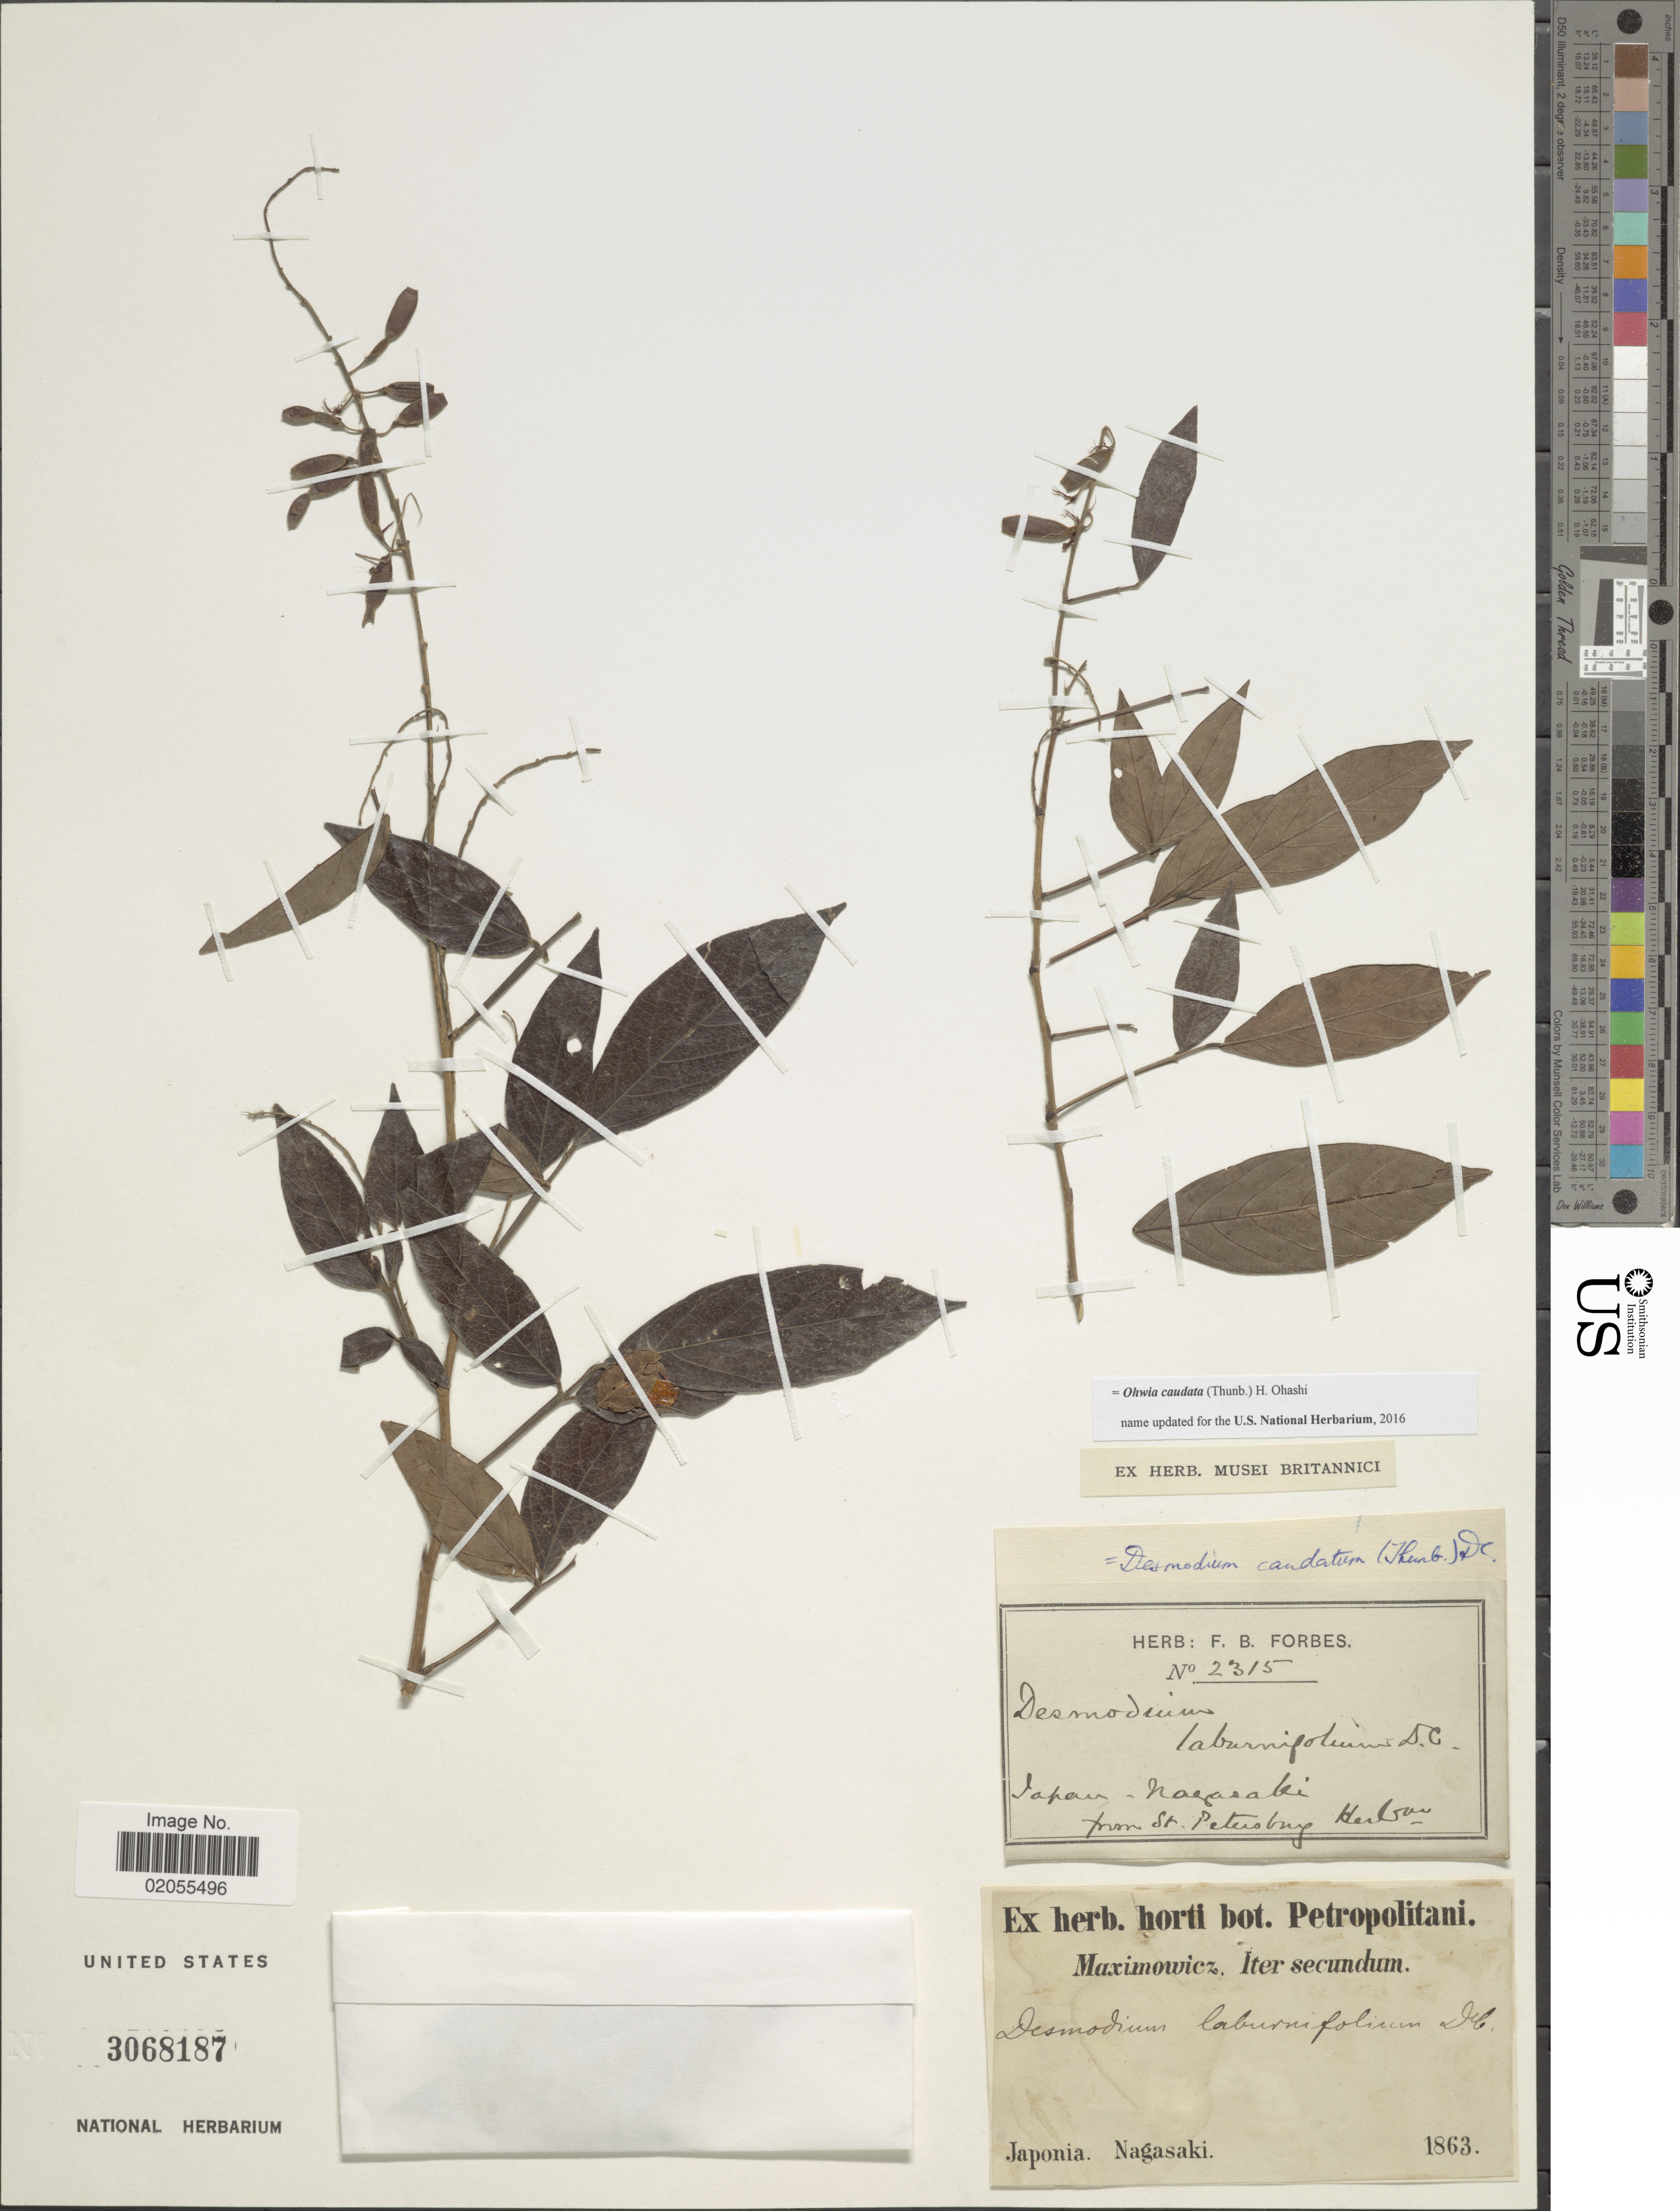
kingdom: Plantae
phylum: Tracheophyta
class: Magnoliopsida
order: Fabales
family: Fabaceae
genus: Ohwia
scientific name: Ohwia caudata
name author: (Thunb.) H. Ohashi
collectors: -. Maximowicz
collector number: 2315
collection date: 1863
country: Japan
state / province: Nagasaki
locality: Japonia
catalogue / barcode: US 3068187